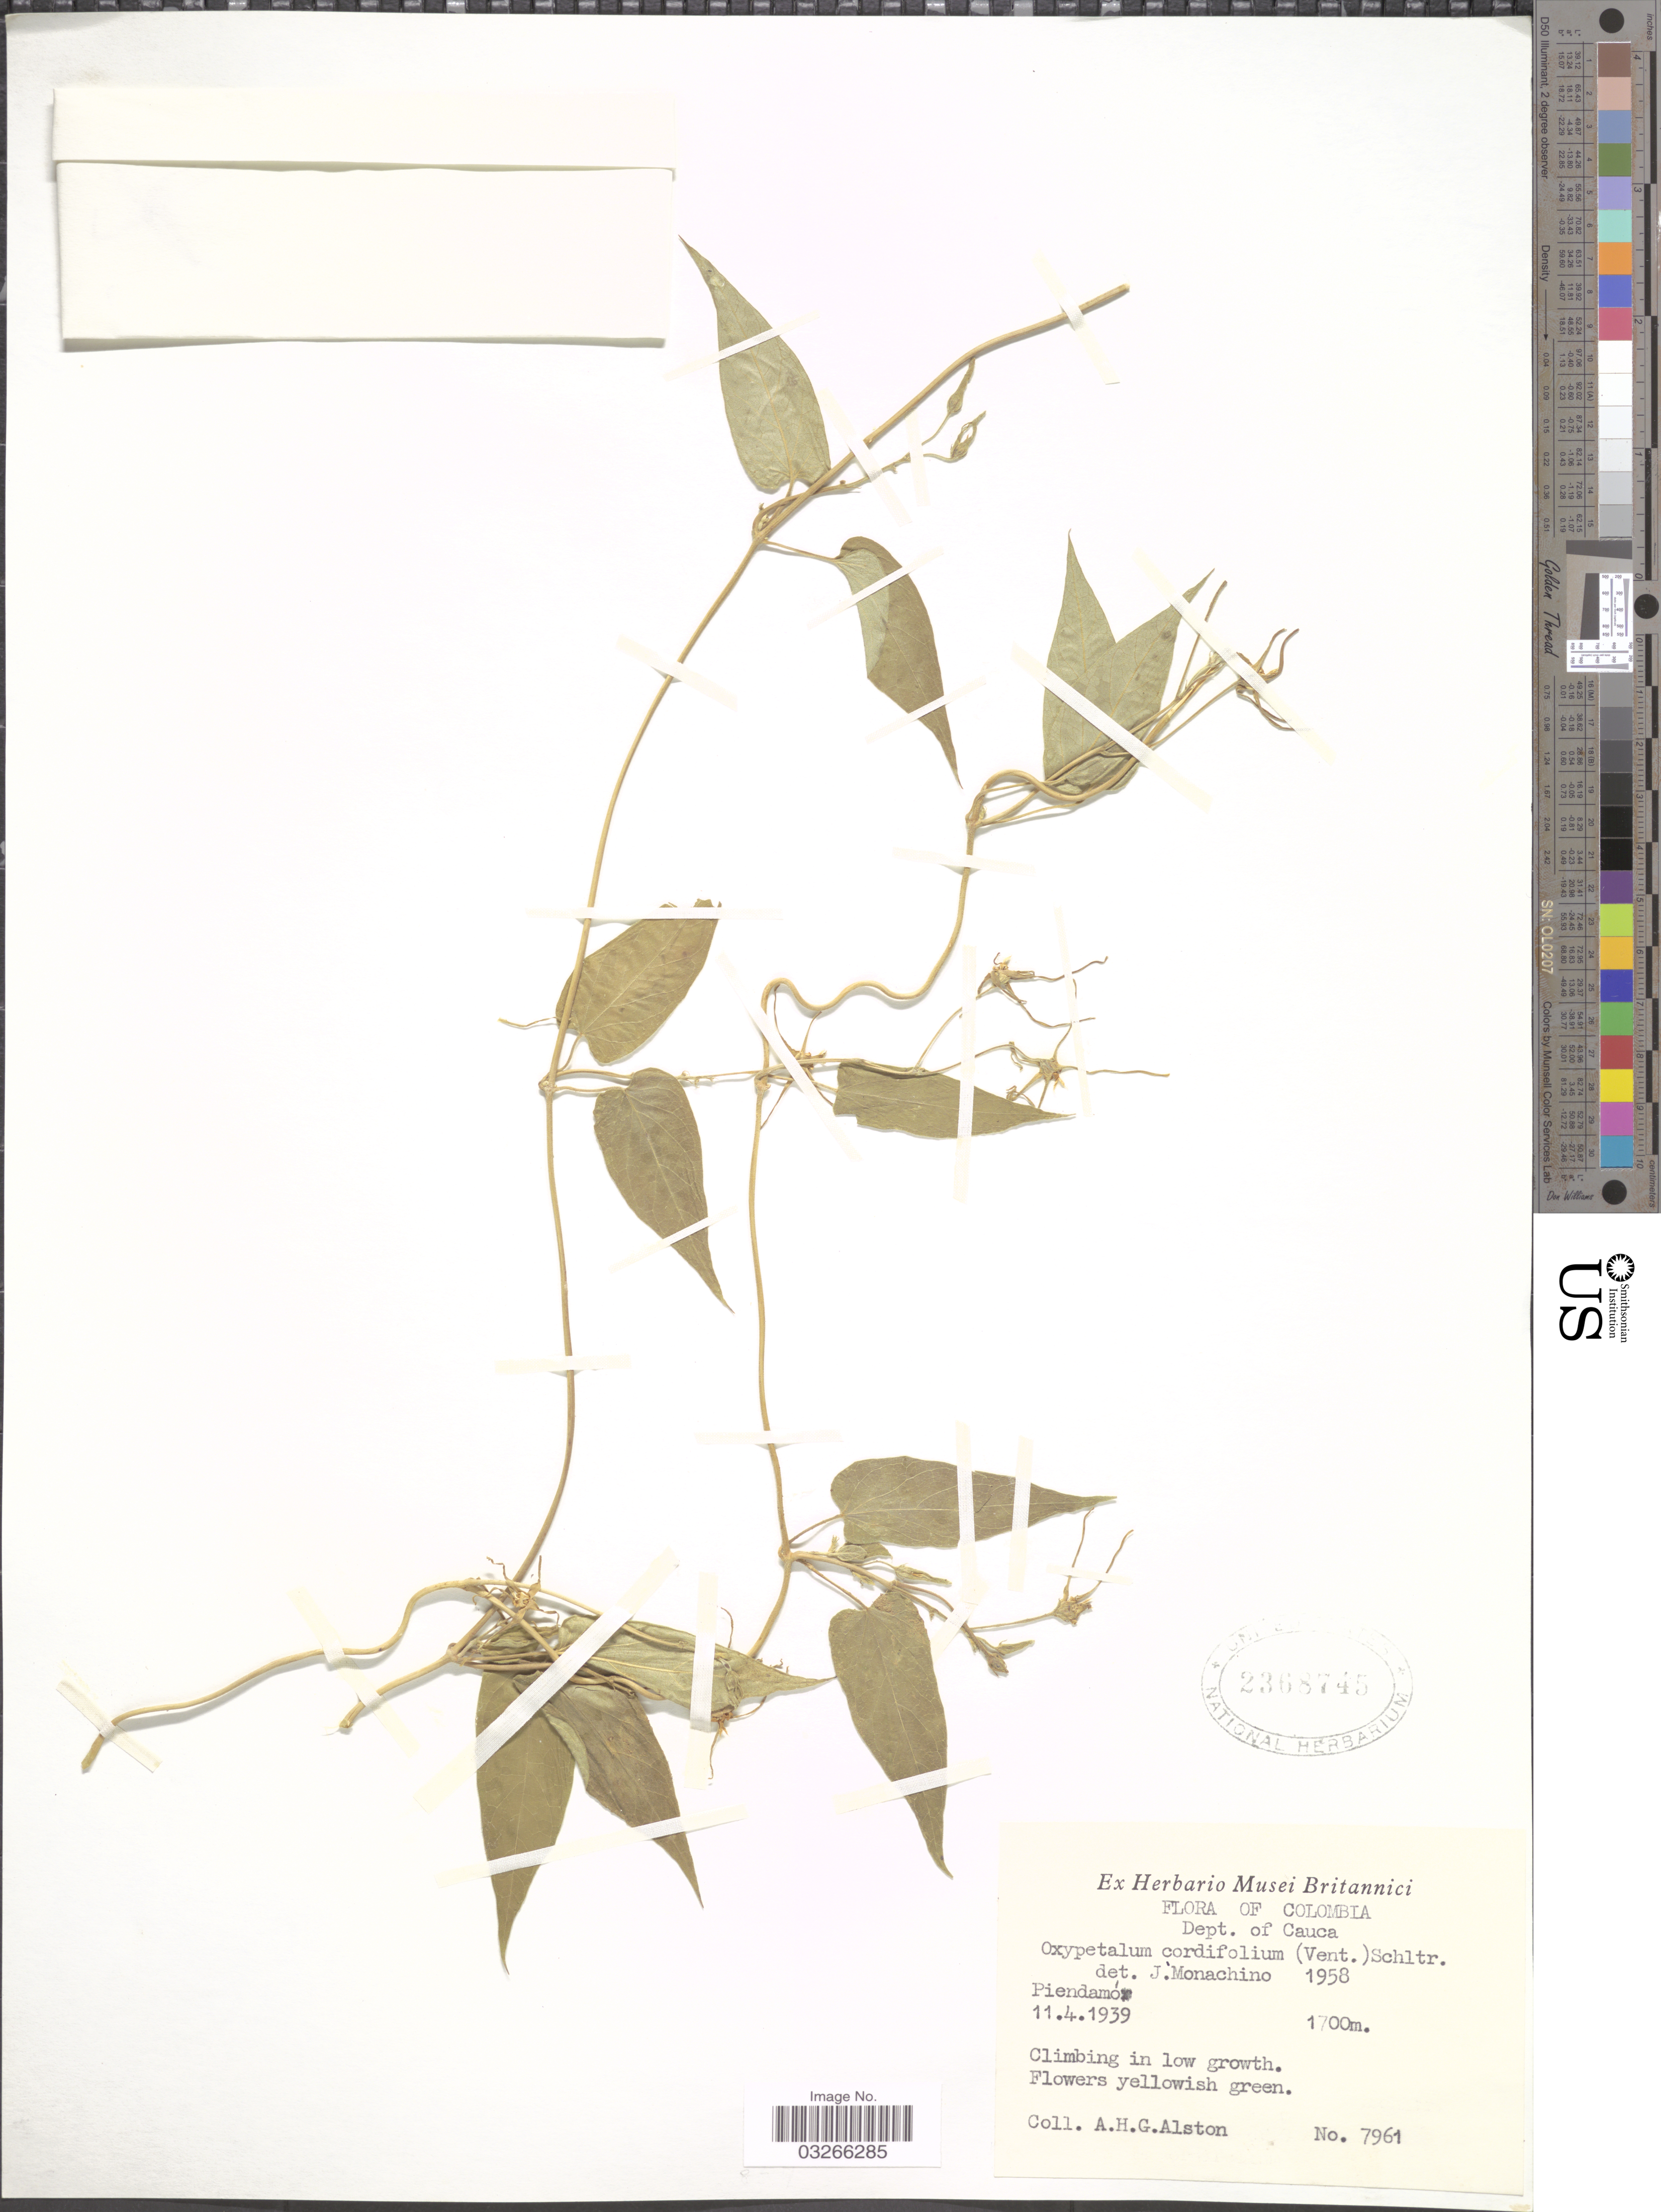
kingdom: Plantae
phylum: Tracheophyta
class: Magnoliopsida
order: Gentianales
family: Apocynaceae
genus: Oxypetalum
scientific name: Oxypetalum cordifolium subsp. cordifolium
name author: (Vent.) Schltr.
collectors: A. H. Alston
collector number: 7961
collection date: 1939-04-11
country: Colombia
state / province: Cauca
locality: Dept. of Cauca. Piendamó.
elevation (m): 1700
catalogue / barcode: US 2368745